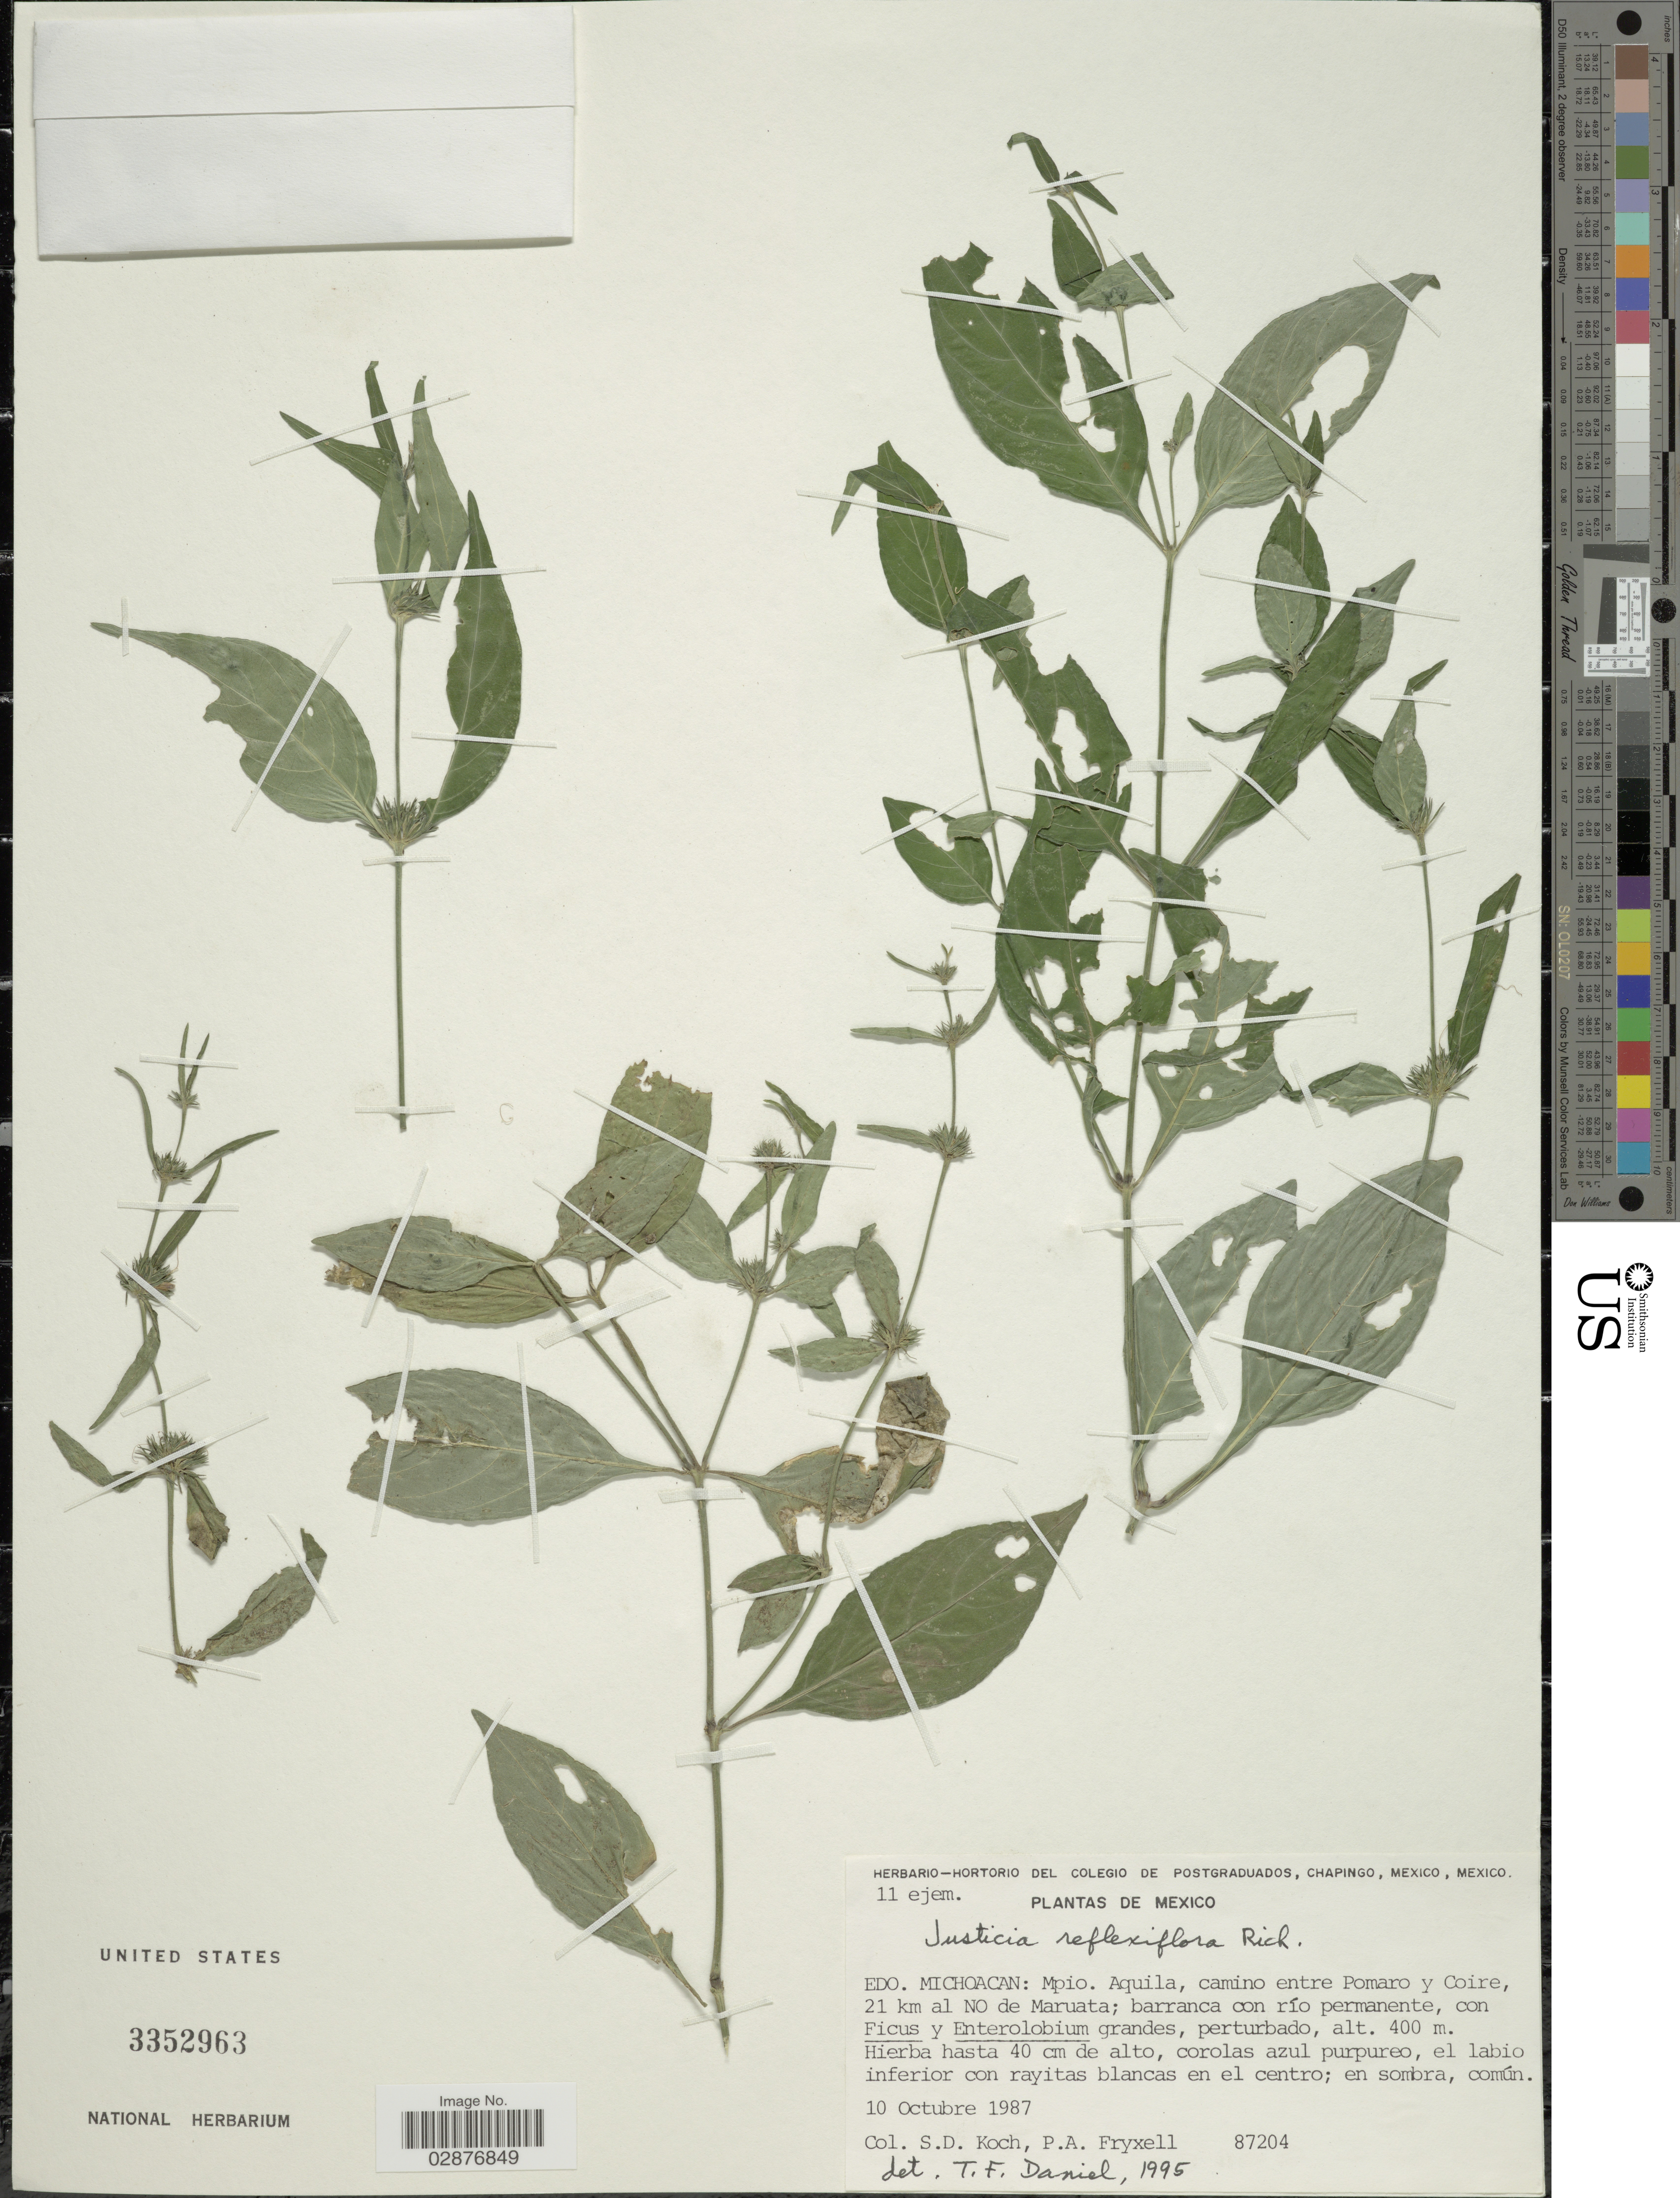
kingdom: Plantae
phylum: Tracheophyta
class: Magnoliopsida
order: Lamiales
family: Acanthaceae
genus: Justicia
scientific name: Justicia periplocifolia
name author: Jacq.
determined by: Fisher, Amanda, (LOB), California State University, Long Beach (UNITED STATES)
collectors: S. D. Koch & P. A. Fryxell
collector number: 87204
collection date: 1987-10-10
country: Mexico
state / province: Michoacán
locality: Mpio. Aquila, camino entre Pomaro y Coire, 21 km al NO de Maruata.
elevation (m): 400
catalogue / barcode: US 3352963